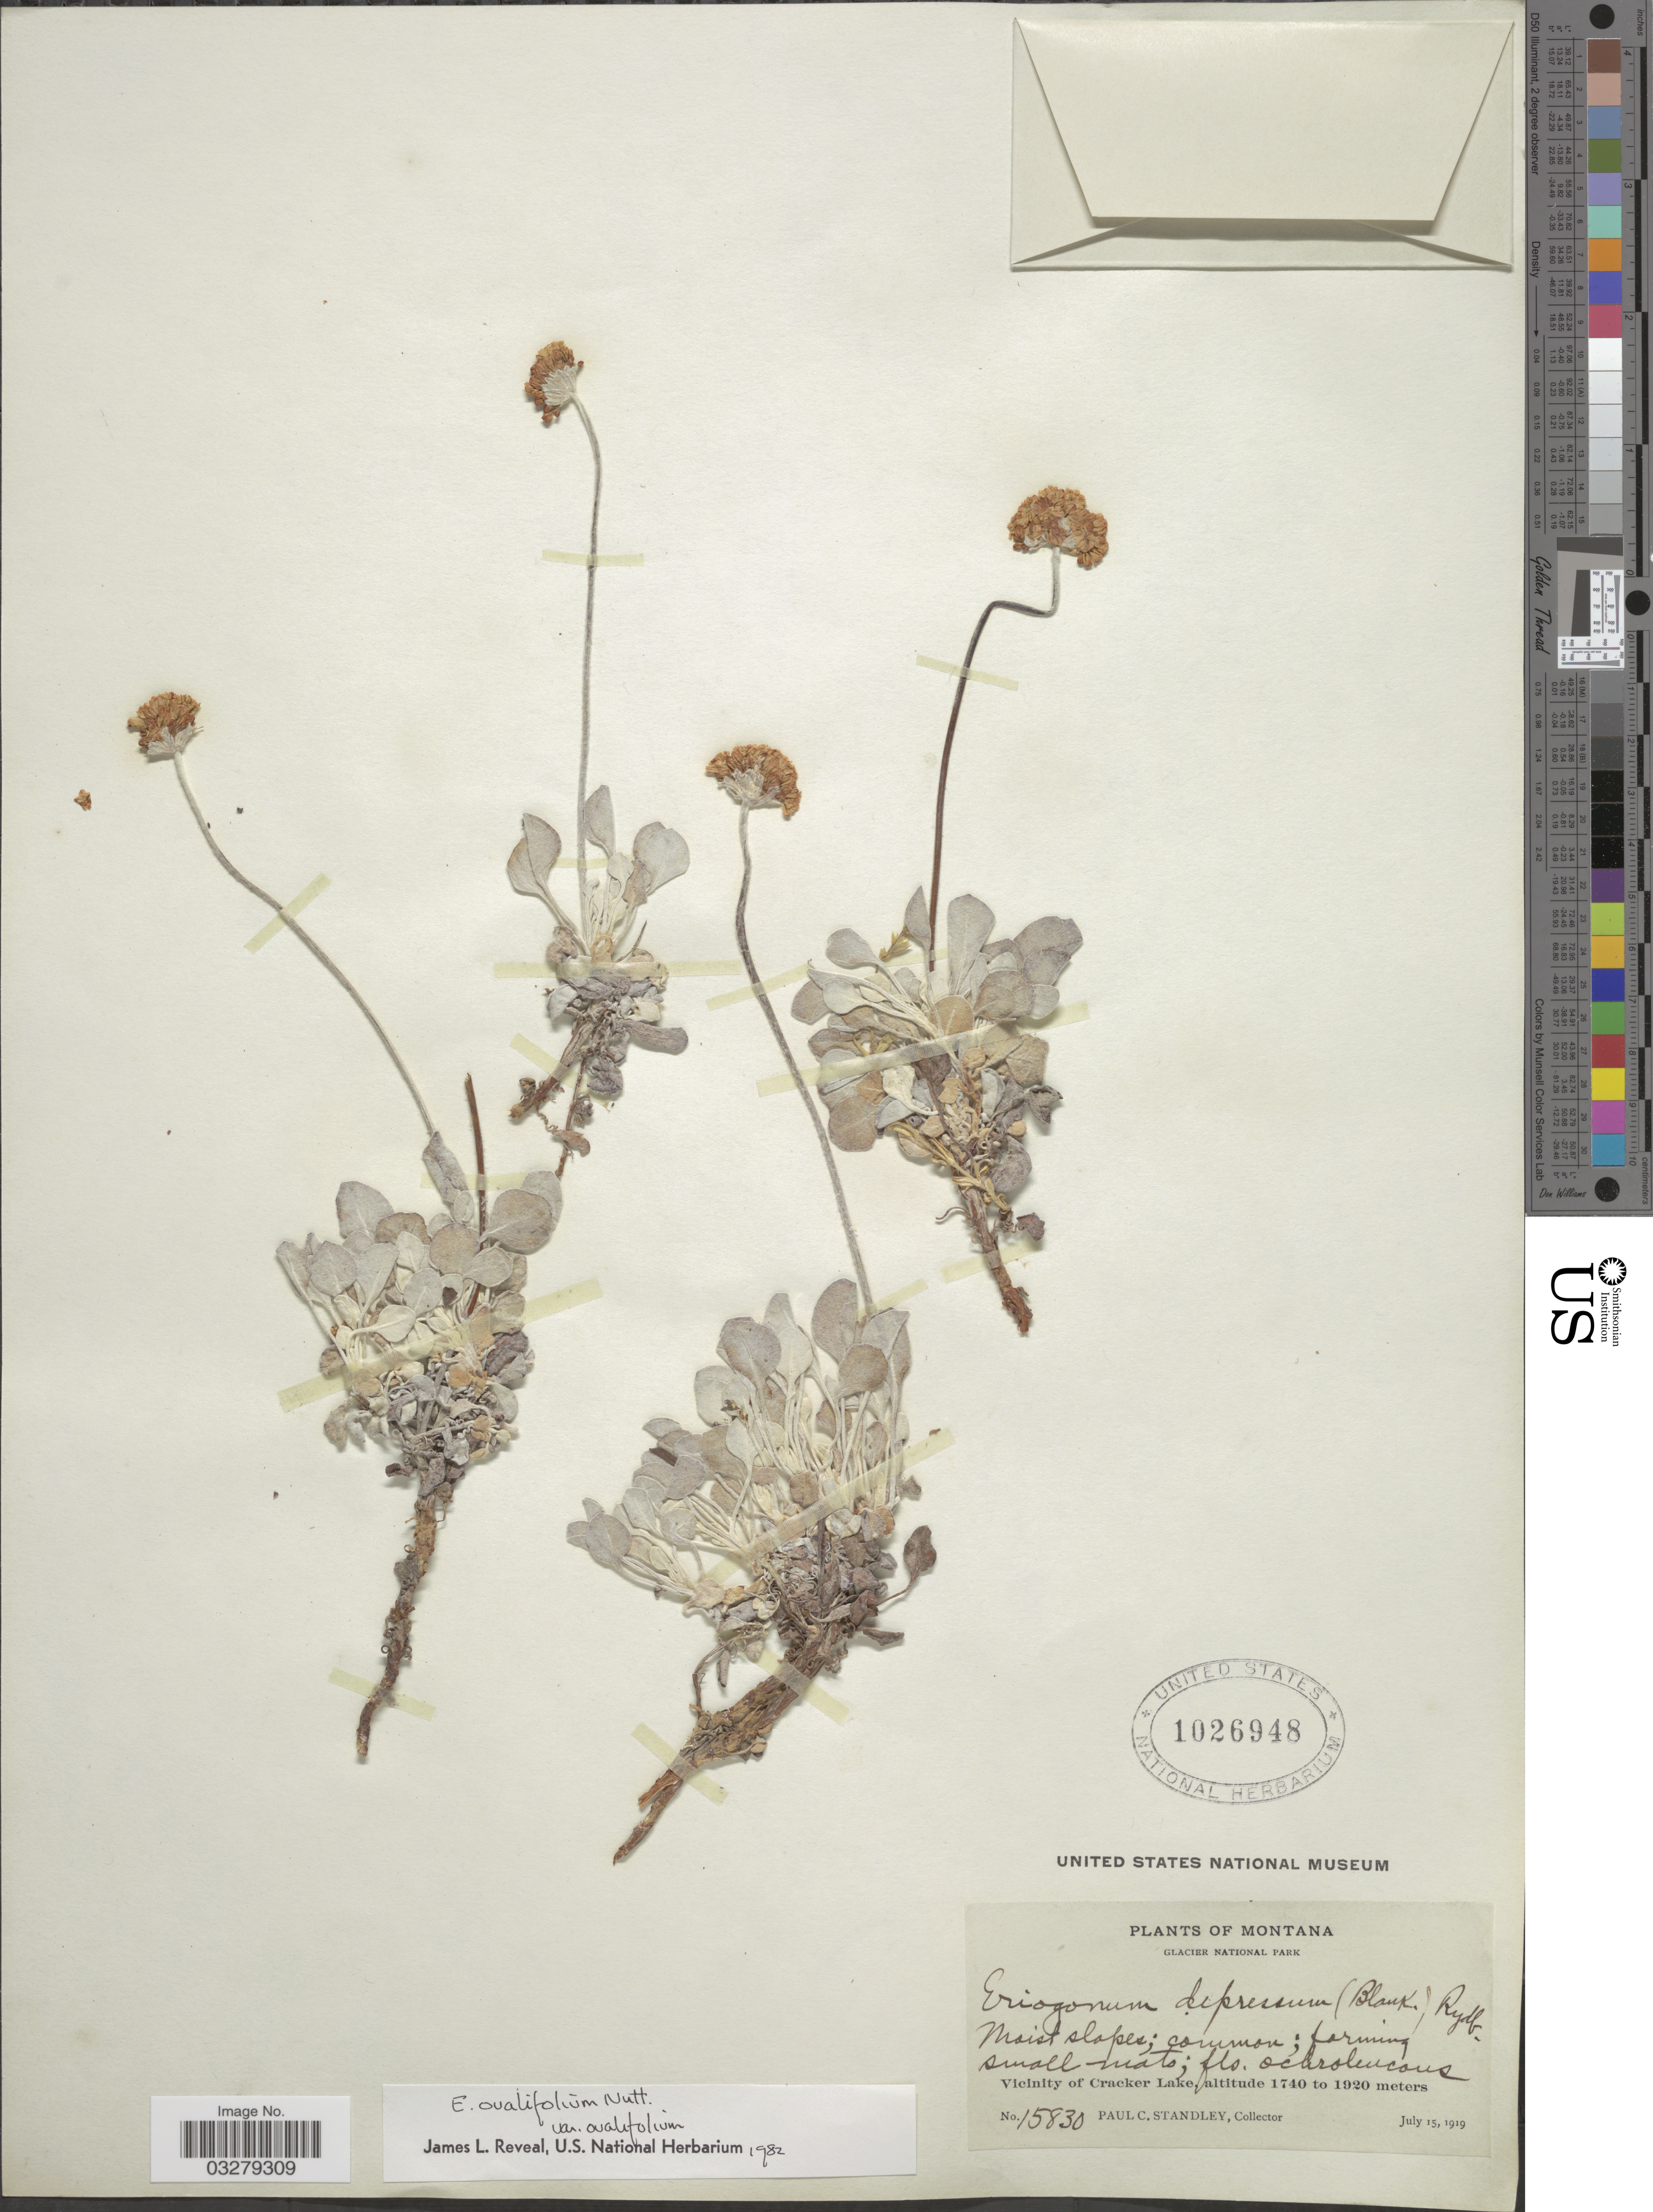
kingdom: Plantae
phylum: Tracheophyta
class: Magnoliopsida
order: Caryophyllales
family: Polygonaceae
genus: Eriogonum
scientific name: Eriogonum ovalifolium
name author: Nutt.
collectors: P. C. Standley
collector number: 15830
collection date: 1919-07-15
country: United States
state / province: Montana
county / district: Glacier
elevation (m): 1740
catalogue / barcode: US 1026948